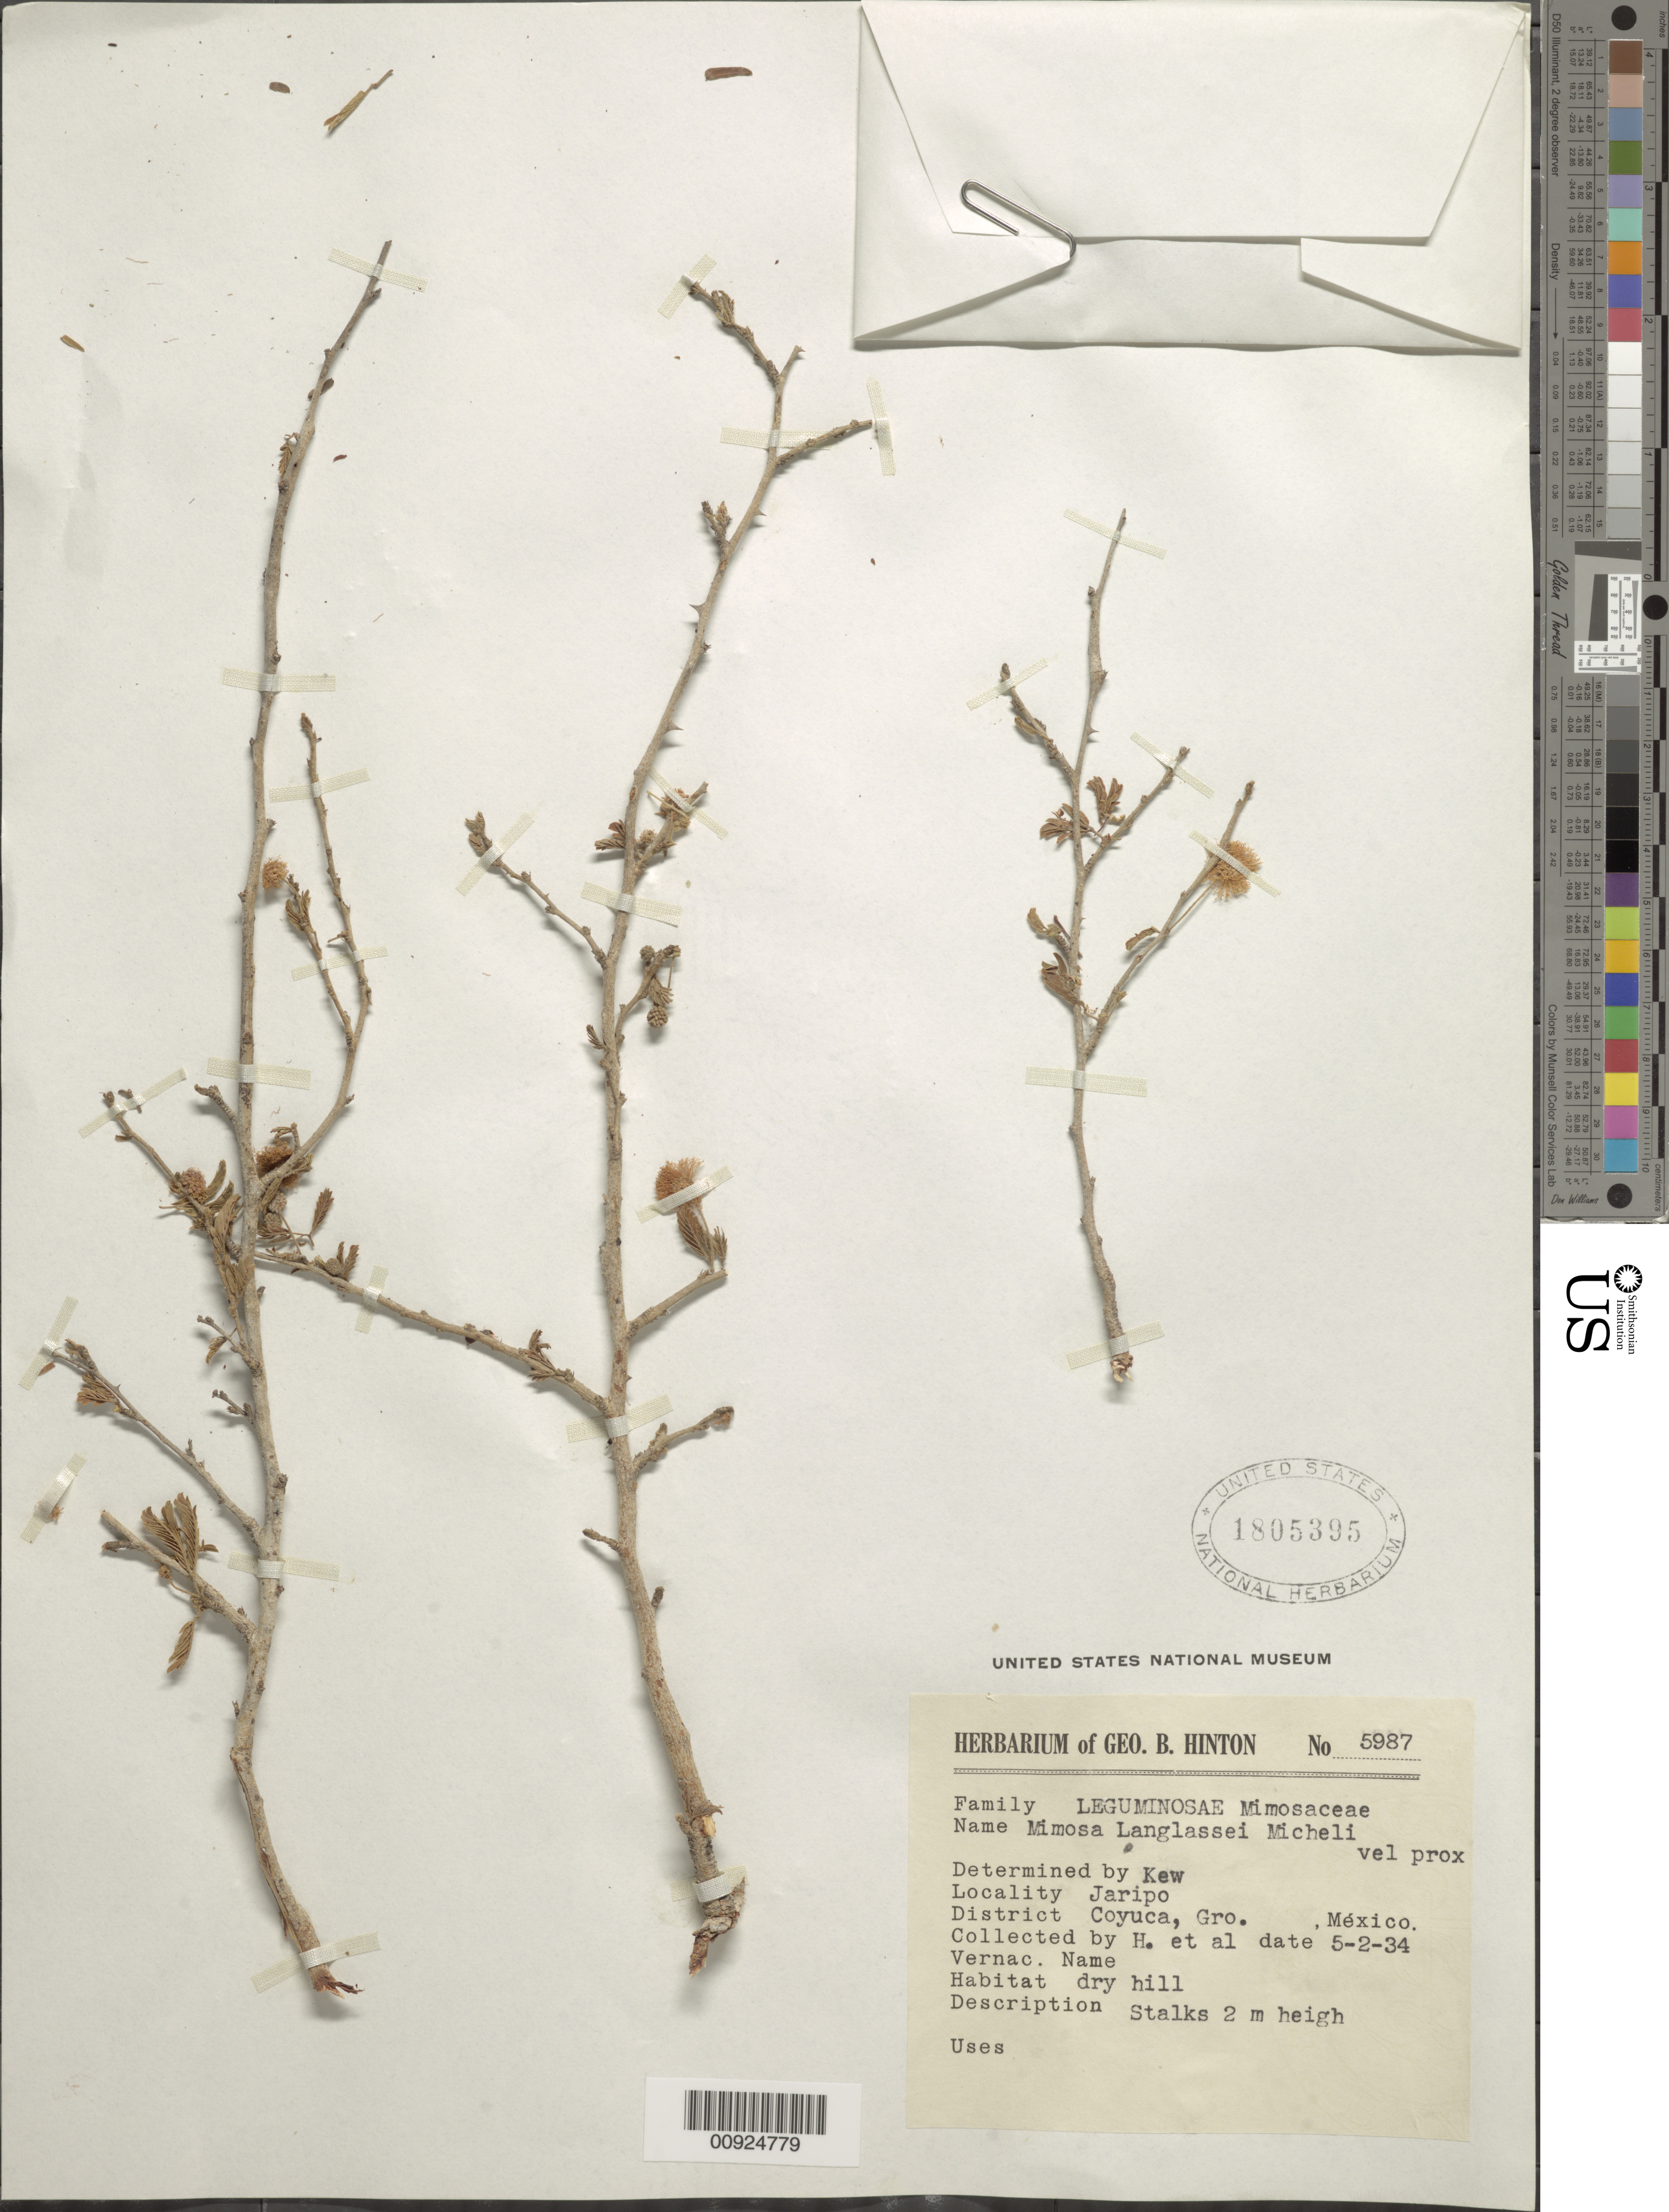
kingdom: Plantae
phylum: Tracheophyta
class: Magnoliopsida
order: Fabales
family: Fabaceae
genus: Mimosa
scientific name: Mimosa langlassei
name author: Micheli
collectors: G. B. Hinton & et al.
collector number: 5987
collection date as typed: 02 May 1934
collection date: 1934-05-02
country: Mexico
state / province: Guerrero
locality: Jaripo, District Coyuca, Gro.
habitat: Dry hill.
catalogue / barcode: US 1805395